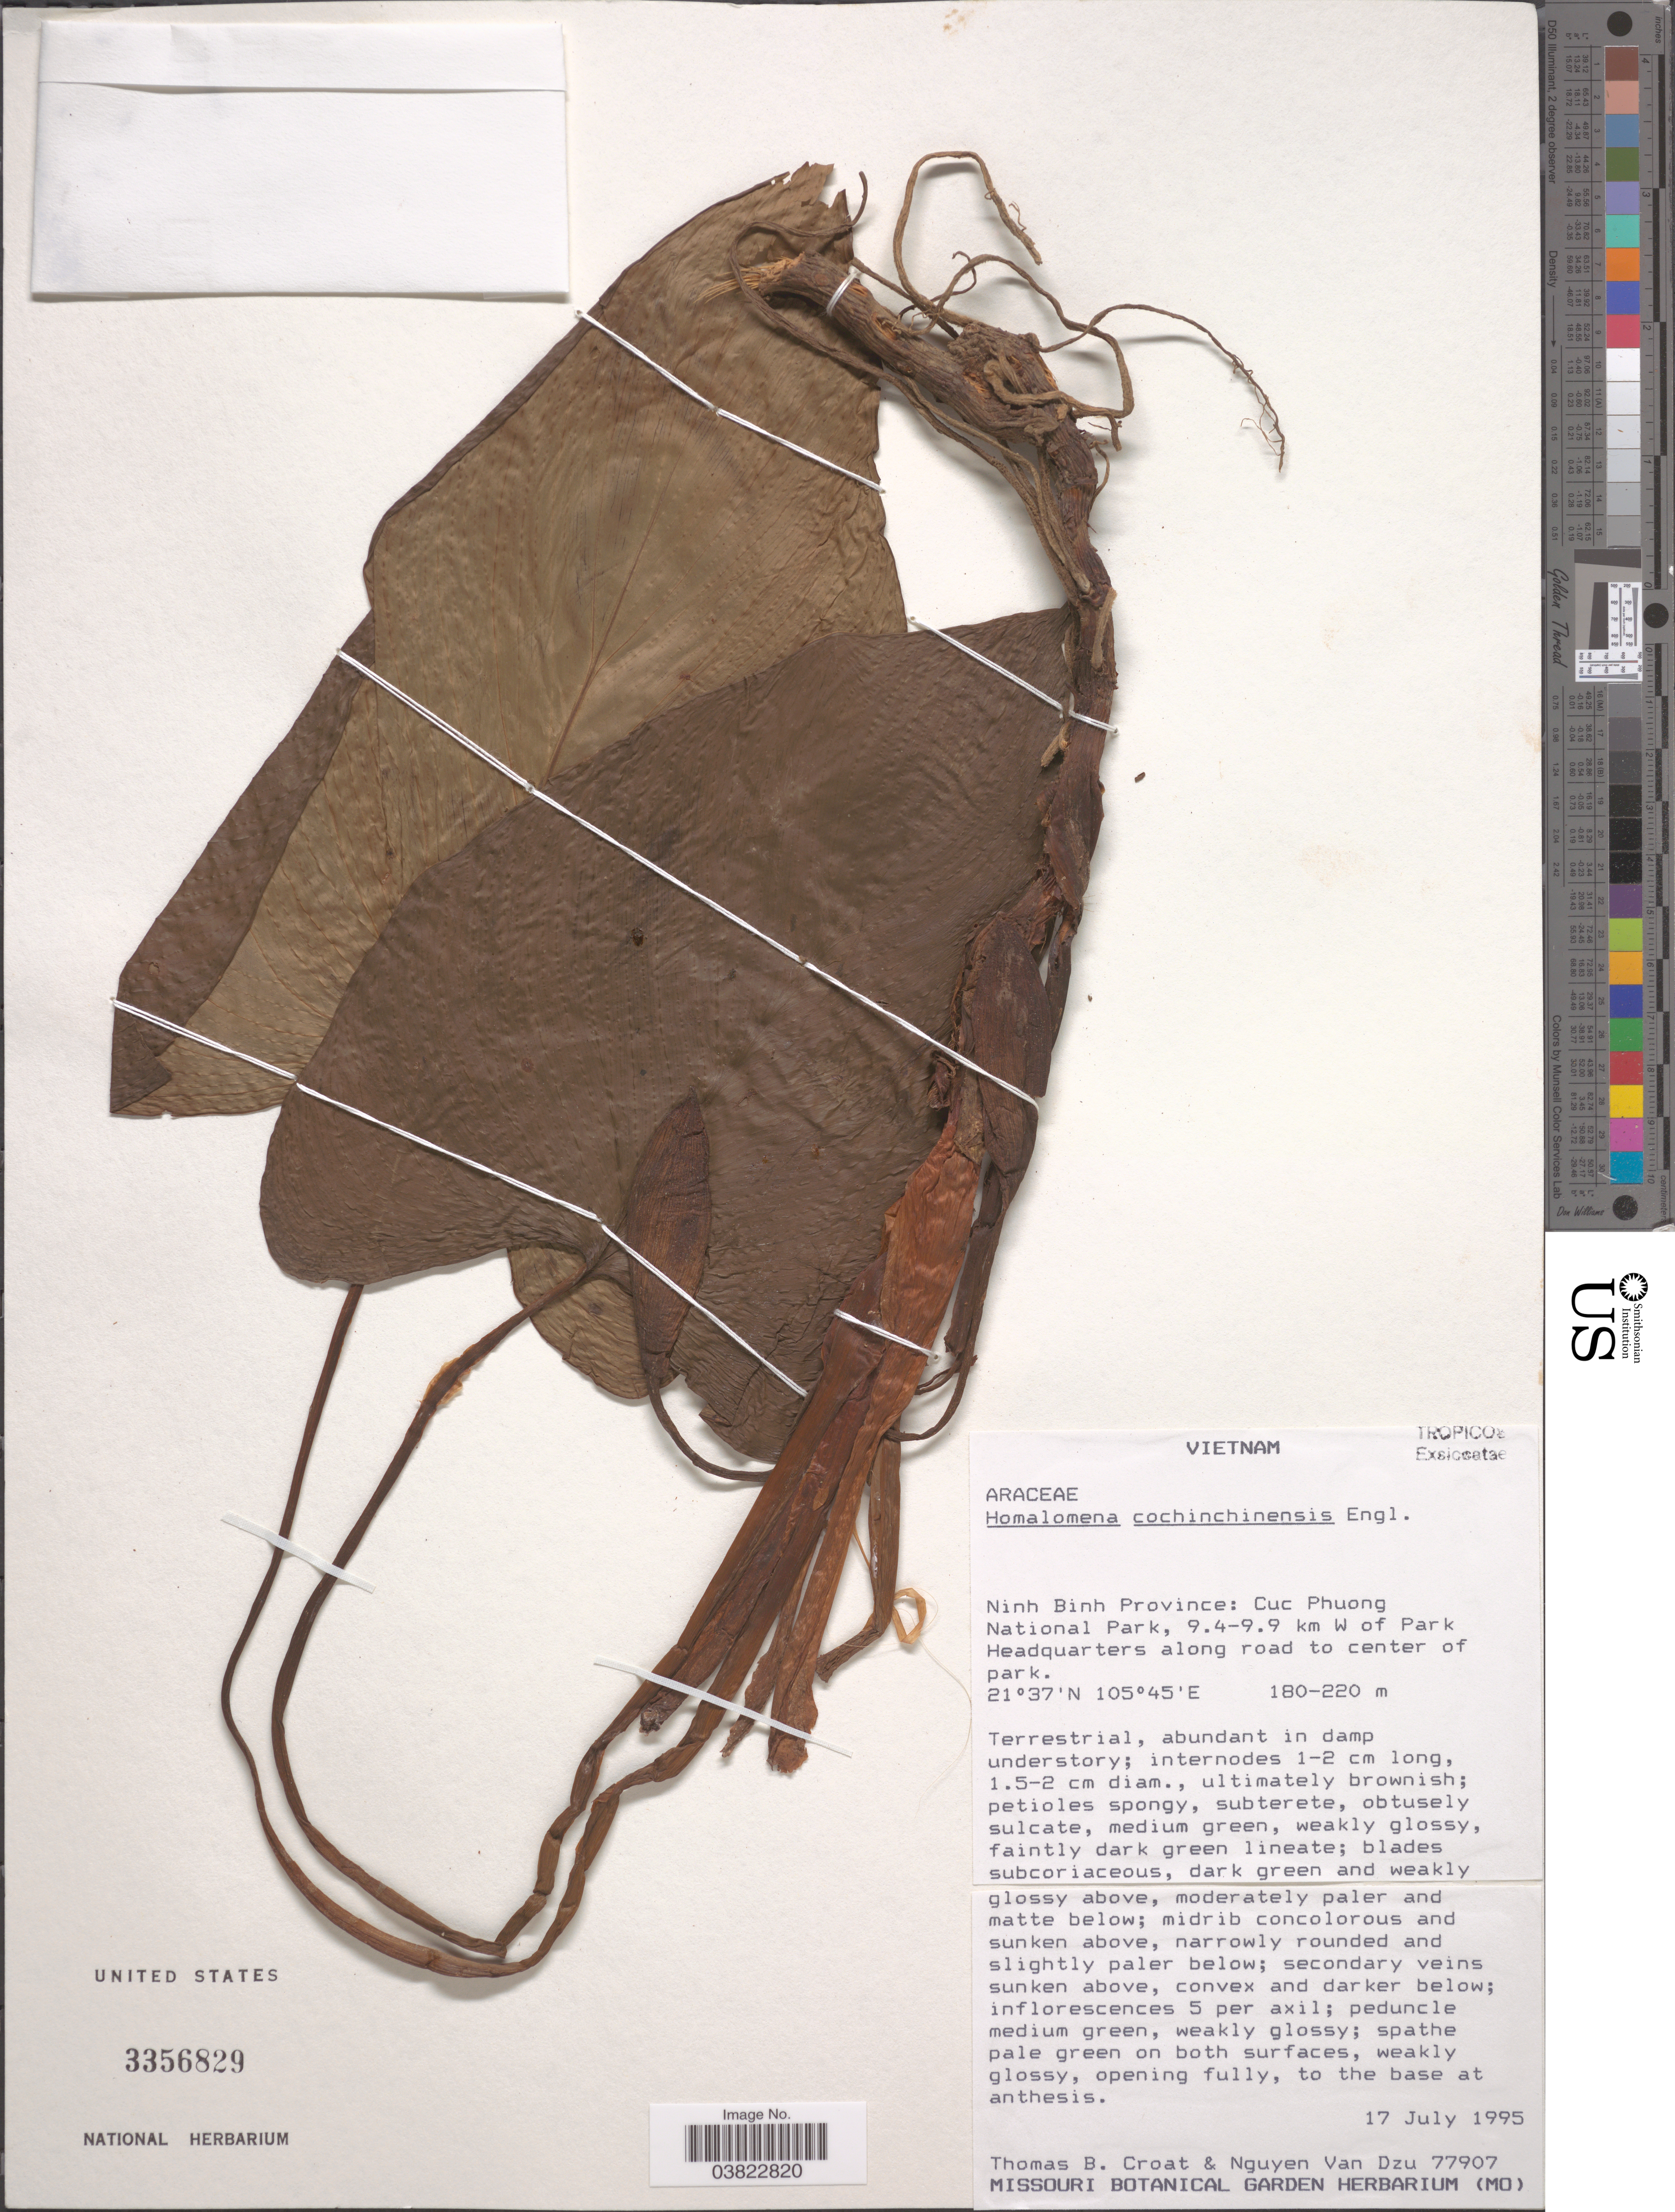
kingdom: Plantae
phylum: Tracheophyta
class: Liliopsida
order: Alismatales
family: Araceae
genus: Homalomena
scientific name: Homalomena cochinchinensis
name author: Engl.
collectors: T. B. Croat & V. D. Nguyen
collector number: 77907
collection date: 1995-07-17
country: Vietnam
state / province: Ninh Binh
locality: Cuc Phuong National Park, 9.4-9.9 km W of Park Headquarters along road to center of park.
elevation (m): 180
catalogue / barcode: US 3356829